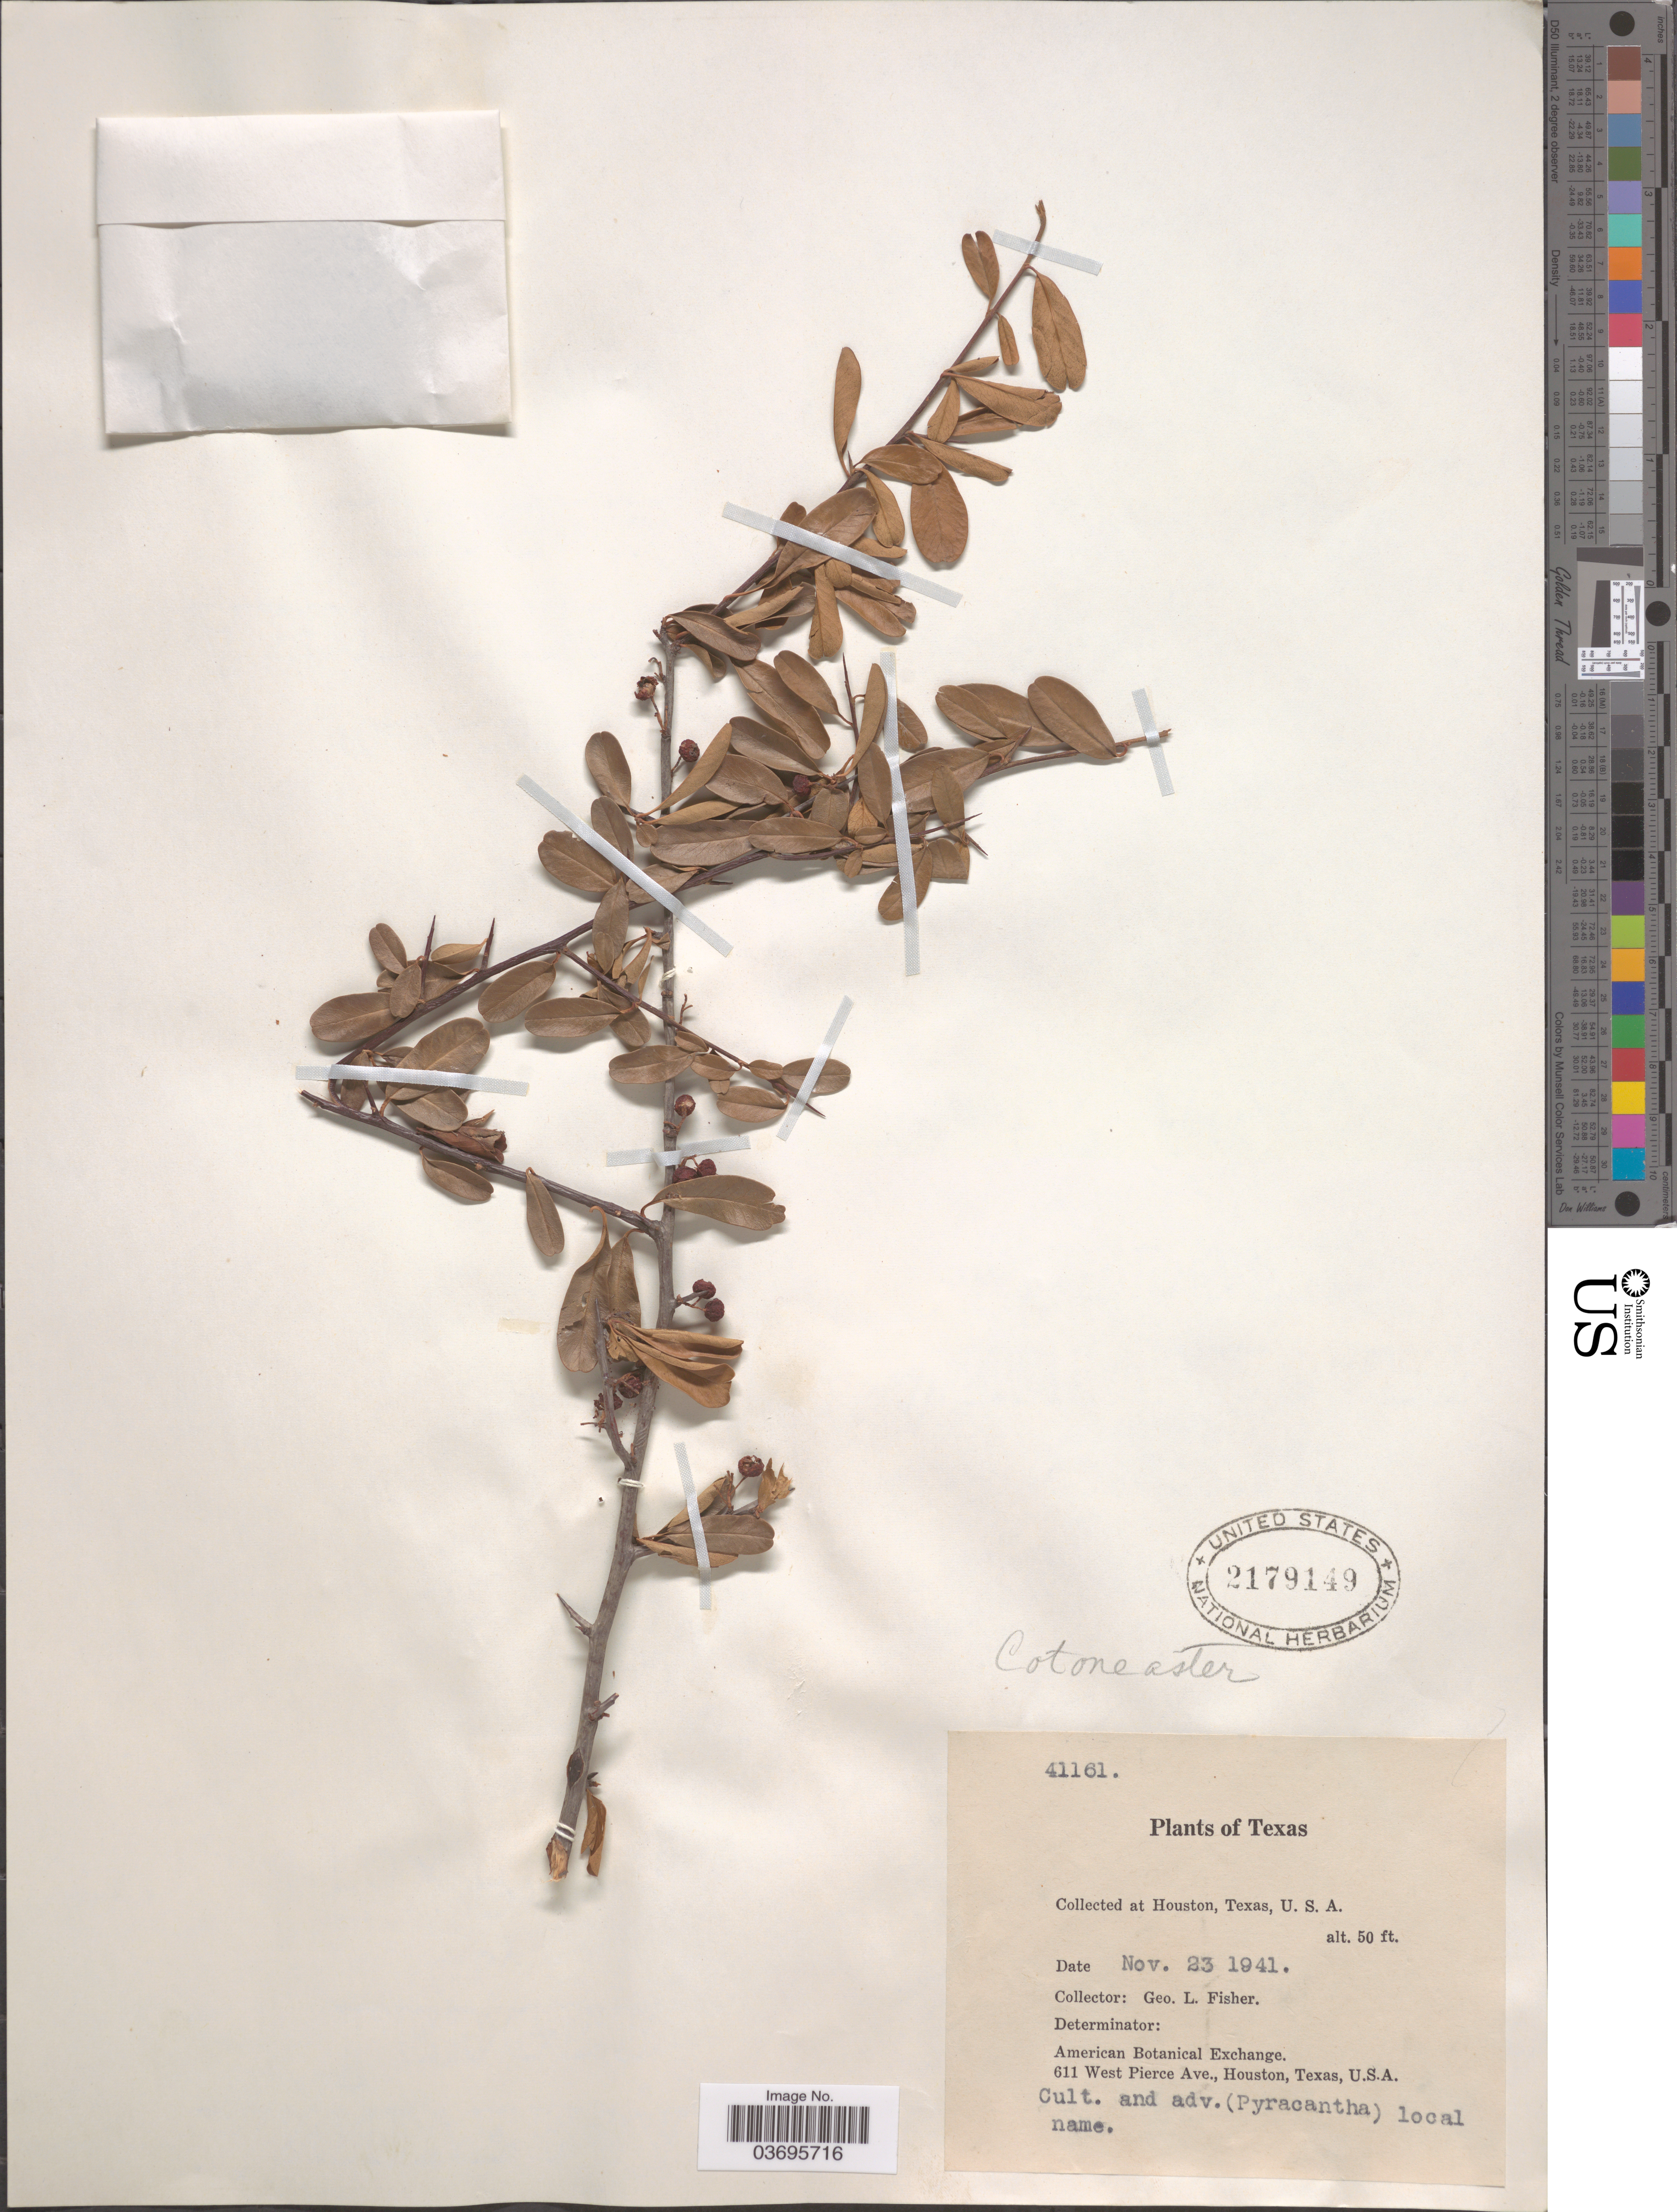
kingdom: Plantae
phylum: Tracheophyta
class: Magnoliopsida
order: Rosales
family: Rosaceae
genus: Pyracantha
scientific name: Pyracantha sp.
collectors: G. L. Fisher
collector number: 41161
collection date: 1941-11-23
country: United States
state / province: Texas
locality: Houston.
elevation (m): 15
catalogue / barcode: US 2179149